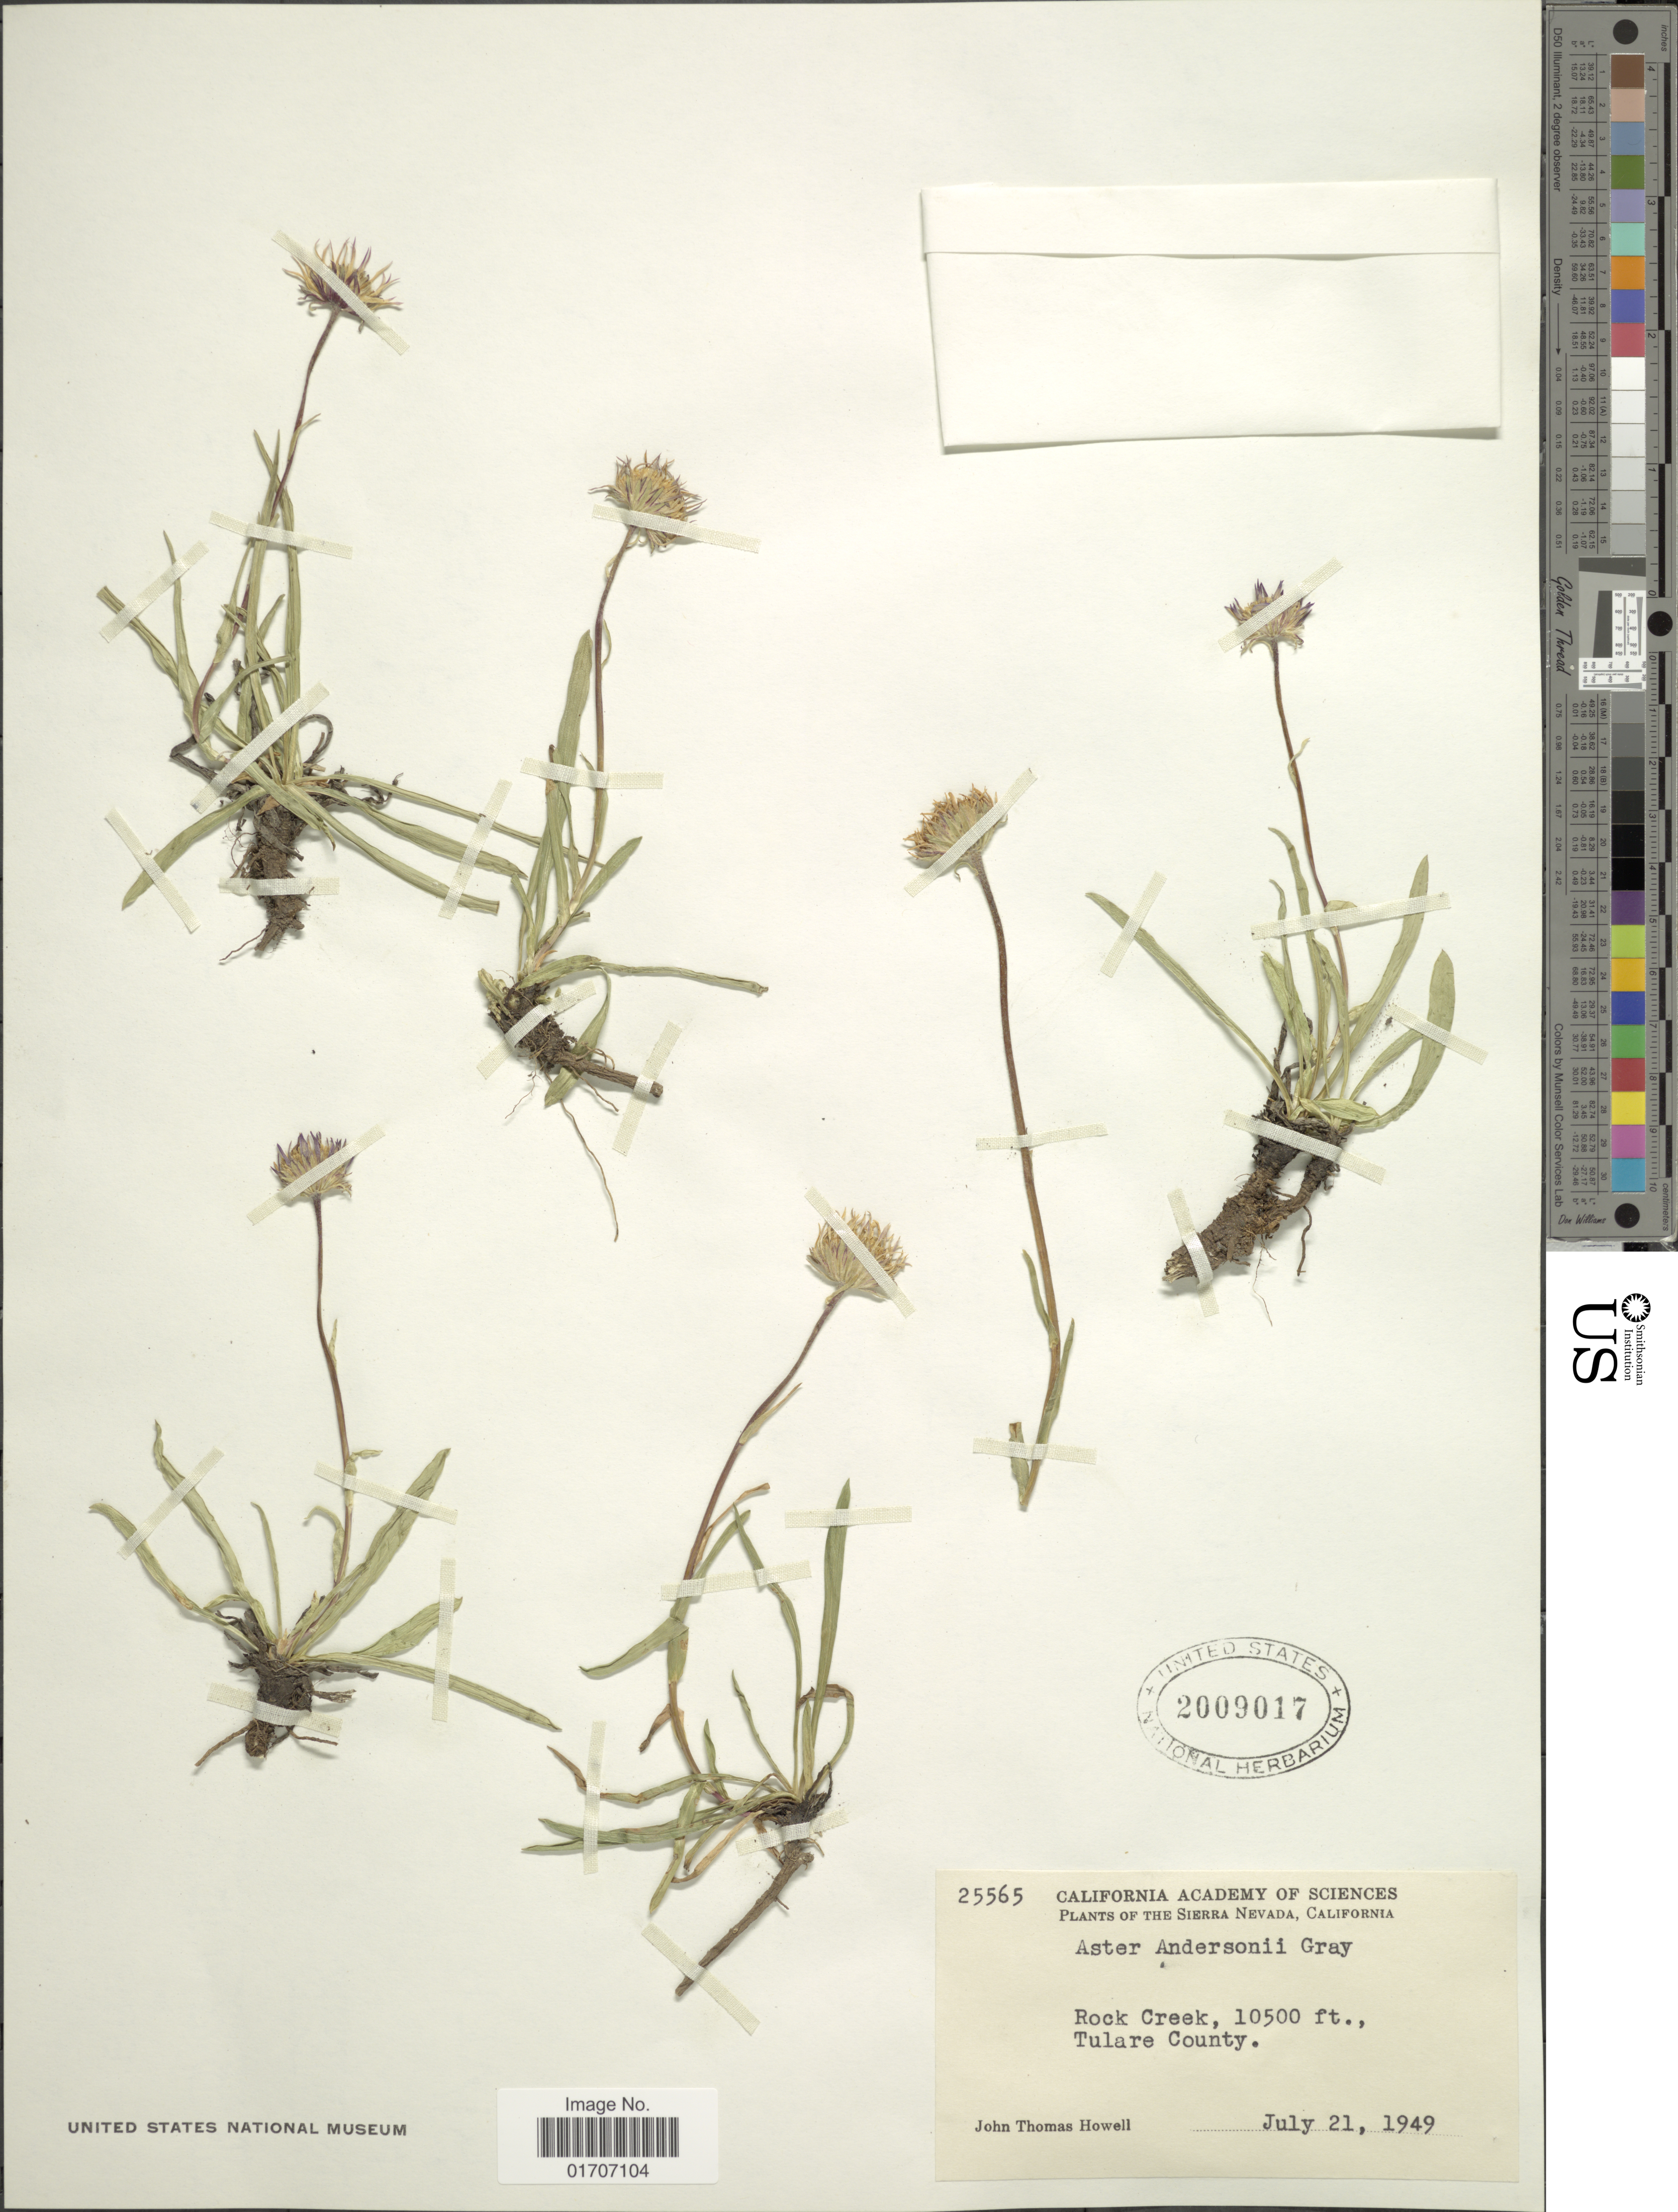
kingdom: Plantae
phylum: Tracheophyta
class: Magnoliopsida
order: Asterales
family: Asteraceae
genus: Oreostemma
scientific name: Oreostemma alpigenum var. andersonii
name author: (A. Gray) G.L. Nesom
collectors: J. T. Howell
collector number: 25565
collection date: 1949-07-21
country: United States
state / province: California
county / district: Tulare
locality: Sierra Nevada, California. Rock Creek, Tulare County.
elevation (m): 3200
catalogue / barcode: US 2009017